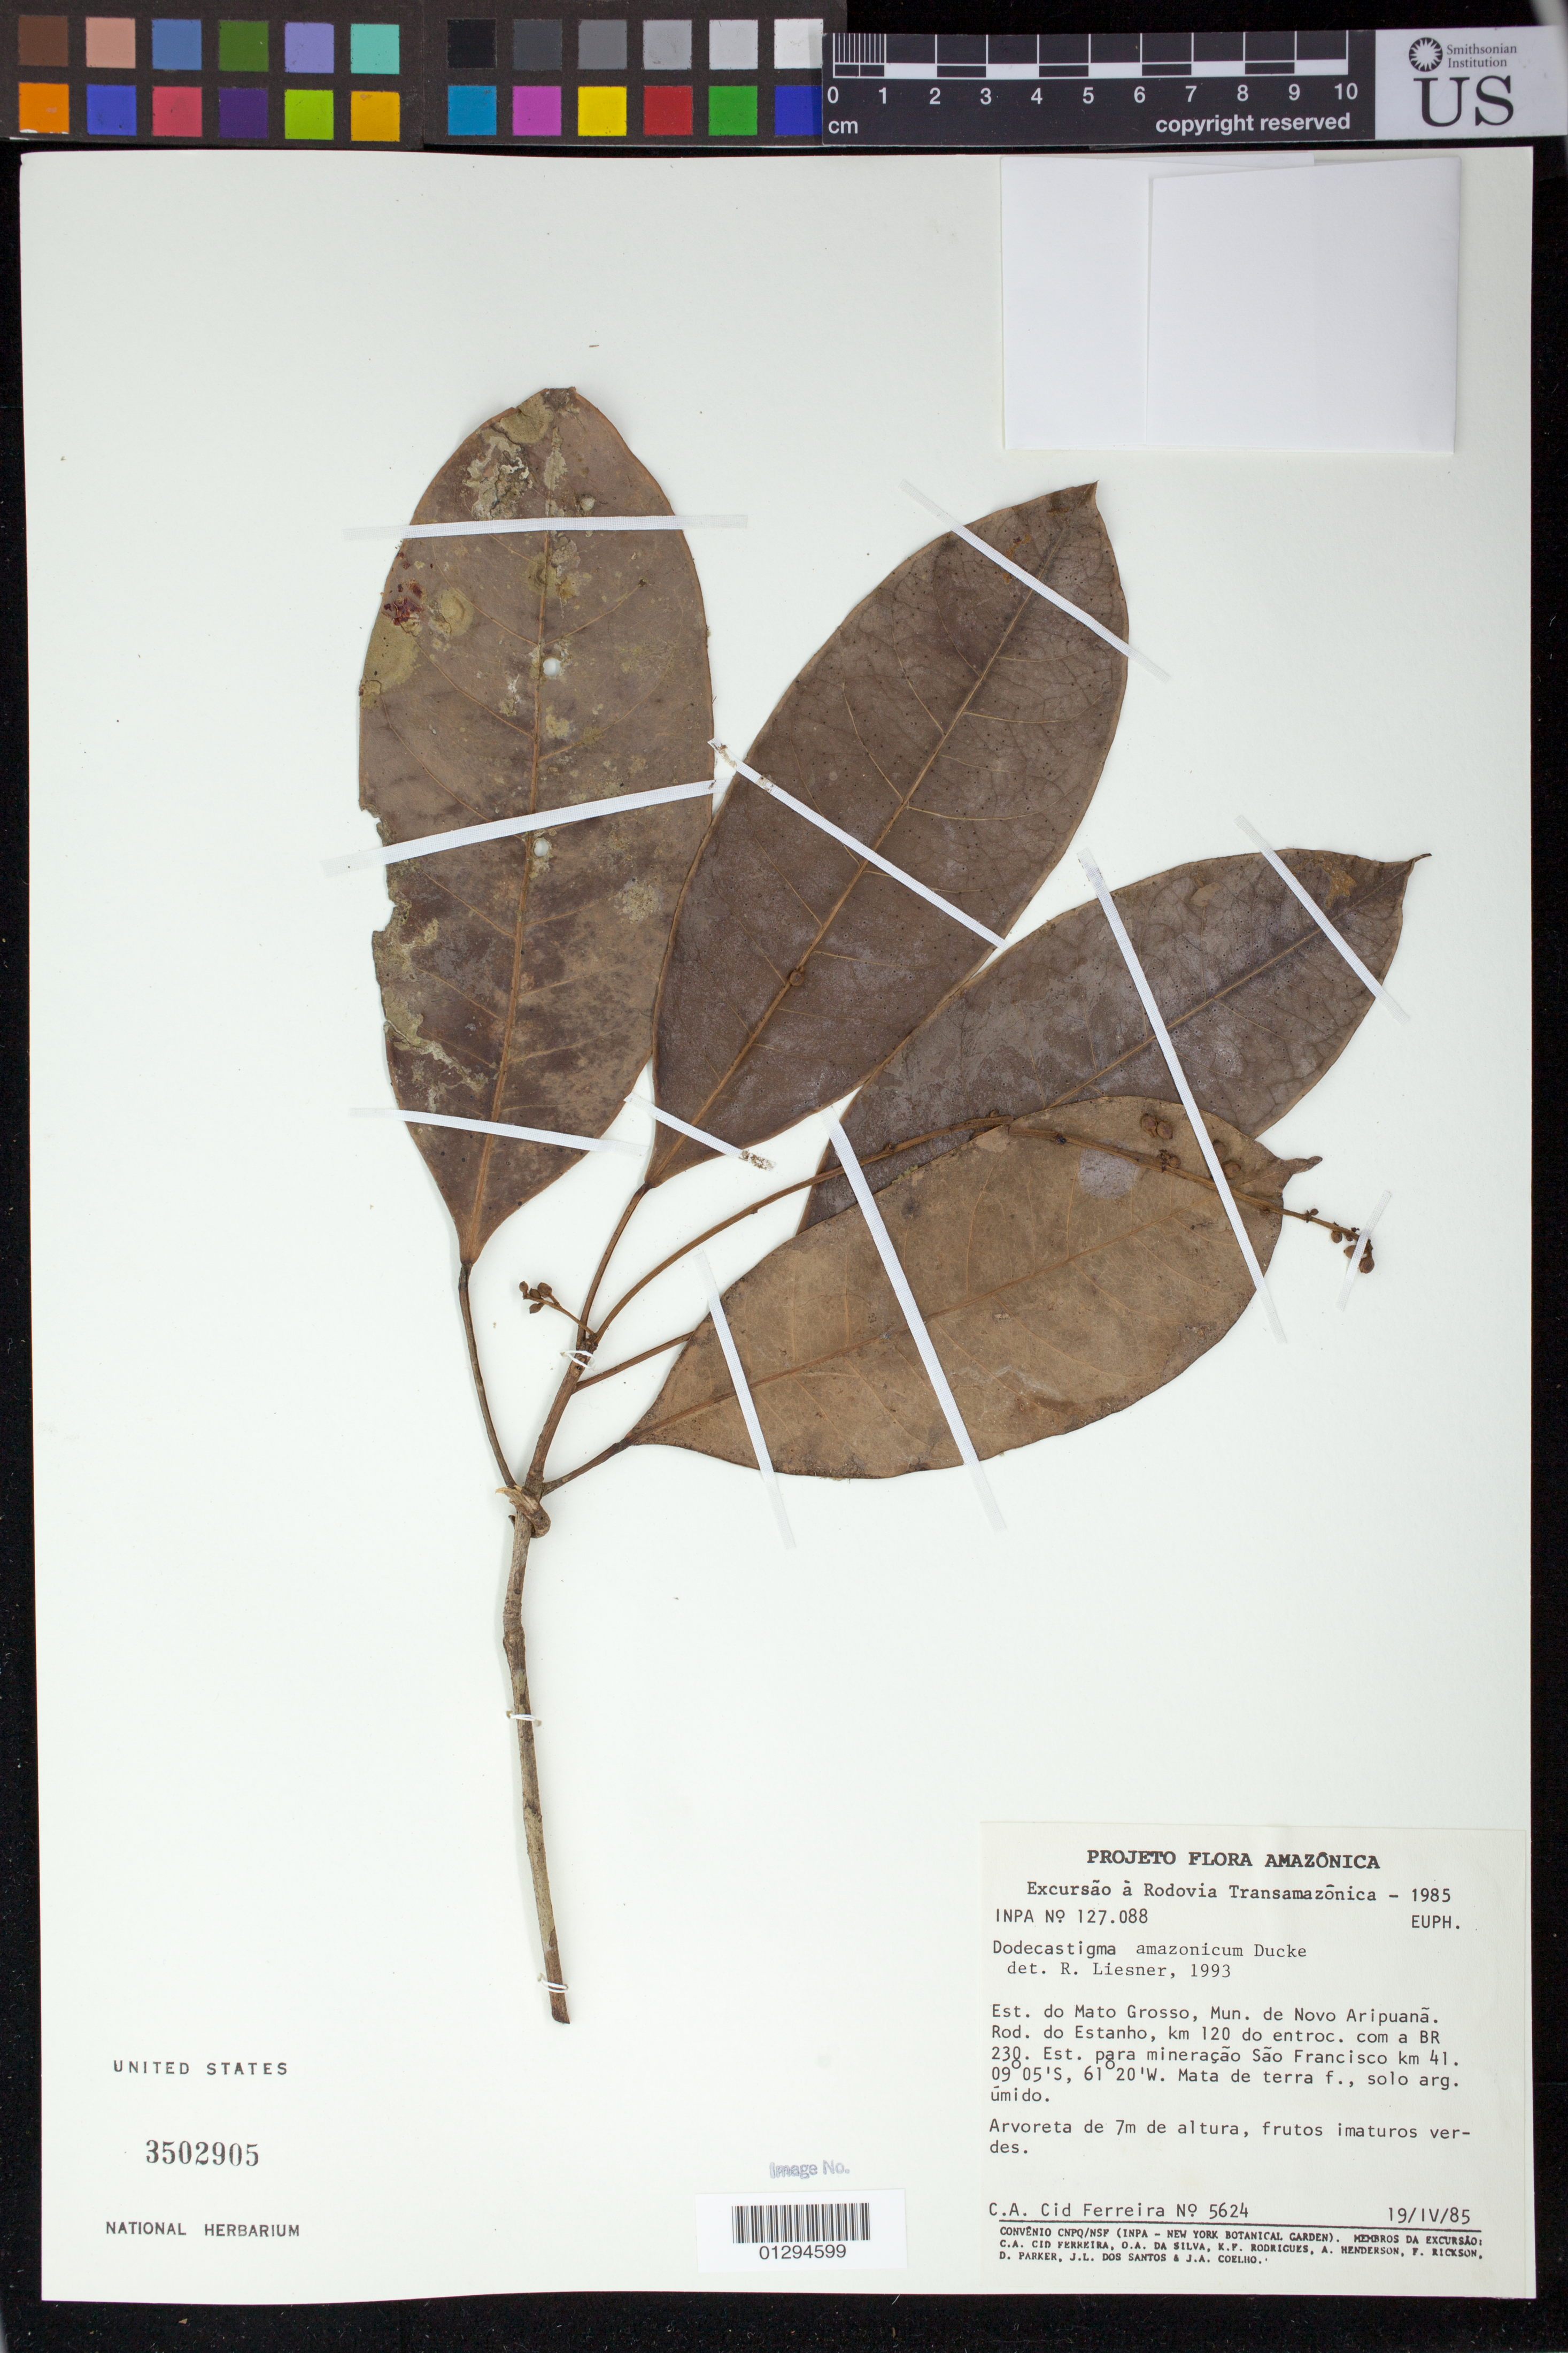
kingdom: Plantae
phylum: Tracheophyta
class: Magnoliopsida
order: Malpighiales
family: Euphorbiaceae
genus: Dodecastigma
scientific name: Dodecastigma amazonicum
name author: Ducke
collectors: C. A. Cid Ferreira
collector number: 5624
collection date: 1985-04-19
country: Brazil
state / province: Mato Grosso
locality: Mun. de Novo Aripuana. Rod. do Estanho, km 120 do entroc. com a BR 230. Est. para mineracao Sao Franciso km 41.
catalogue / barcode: US 3502905